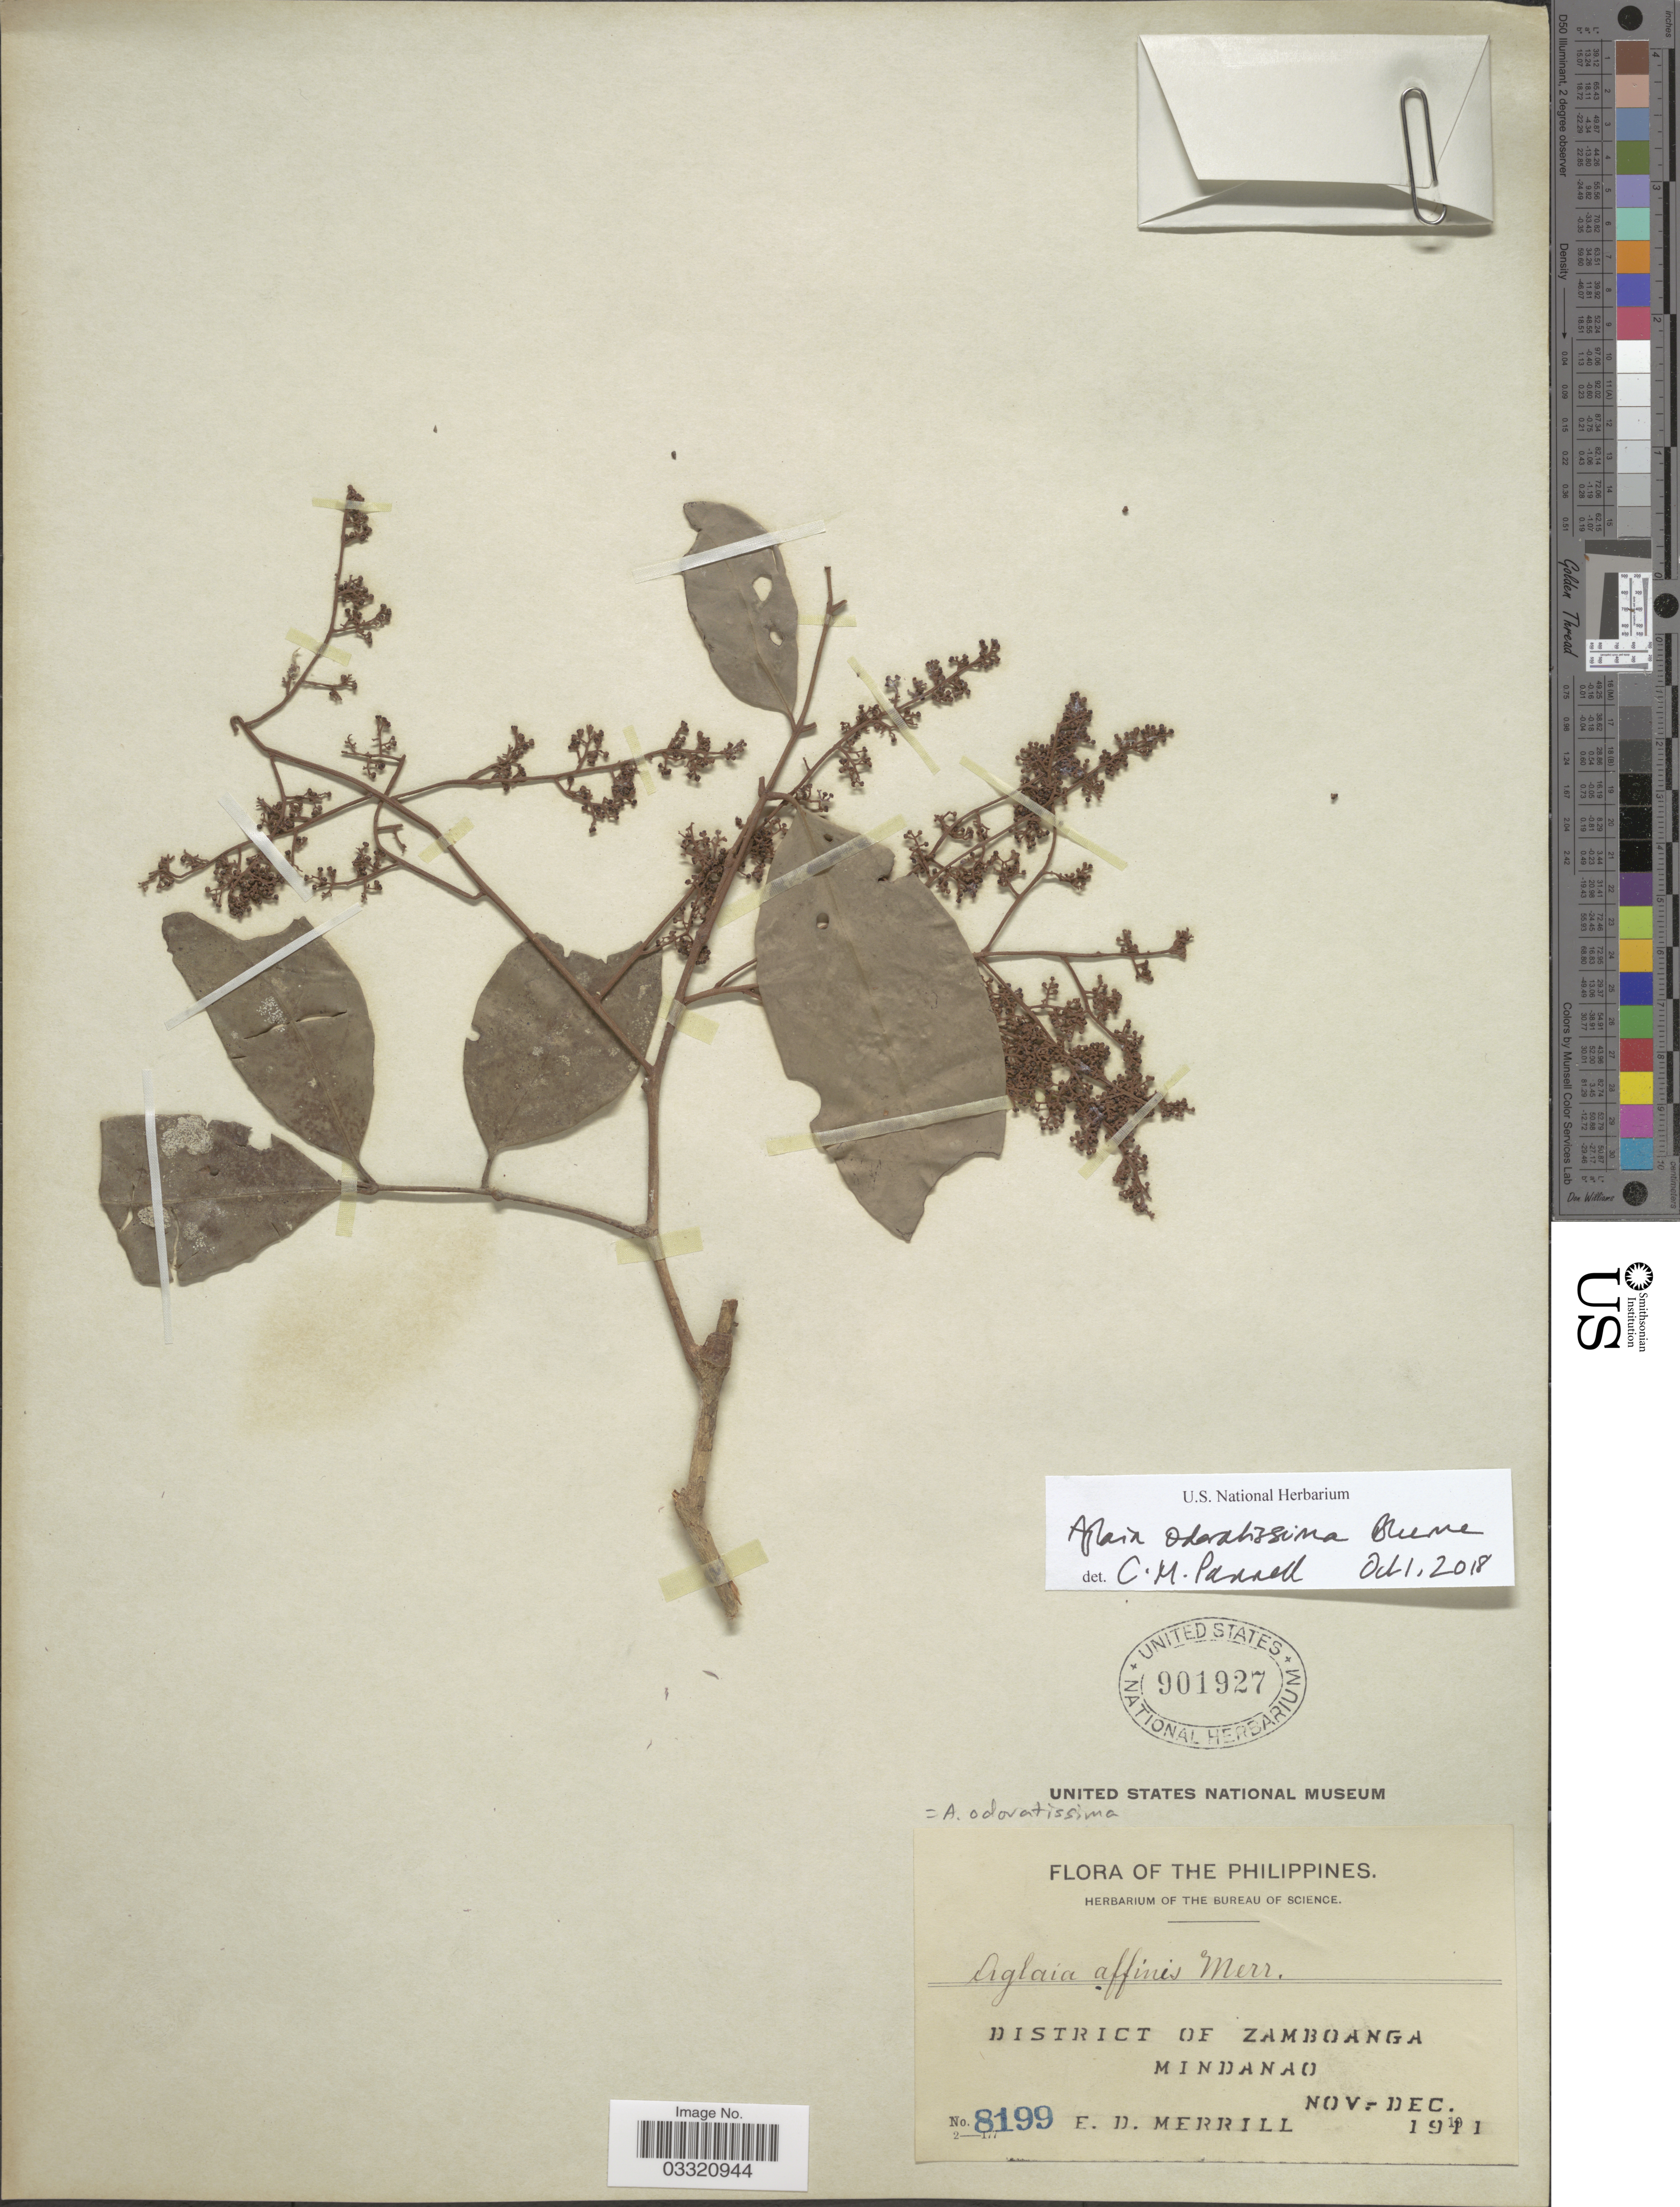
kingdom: Plantae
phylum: Tracheophyta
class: Magnoliopsida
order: Sapindales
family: Meliaceae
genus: Aglaia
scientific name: Aglaia odoratissima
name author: Blume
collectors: E. D. Merrill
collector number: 8199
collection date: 1911-11/1911-12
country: Philippines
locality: District of Zamboanga. Mindanao.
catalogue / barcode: US 901927